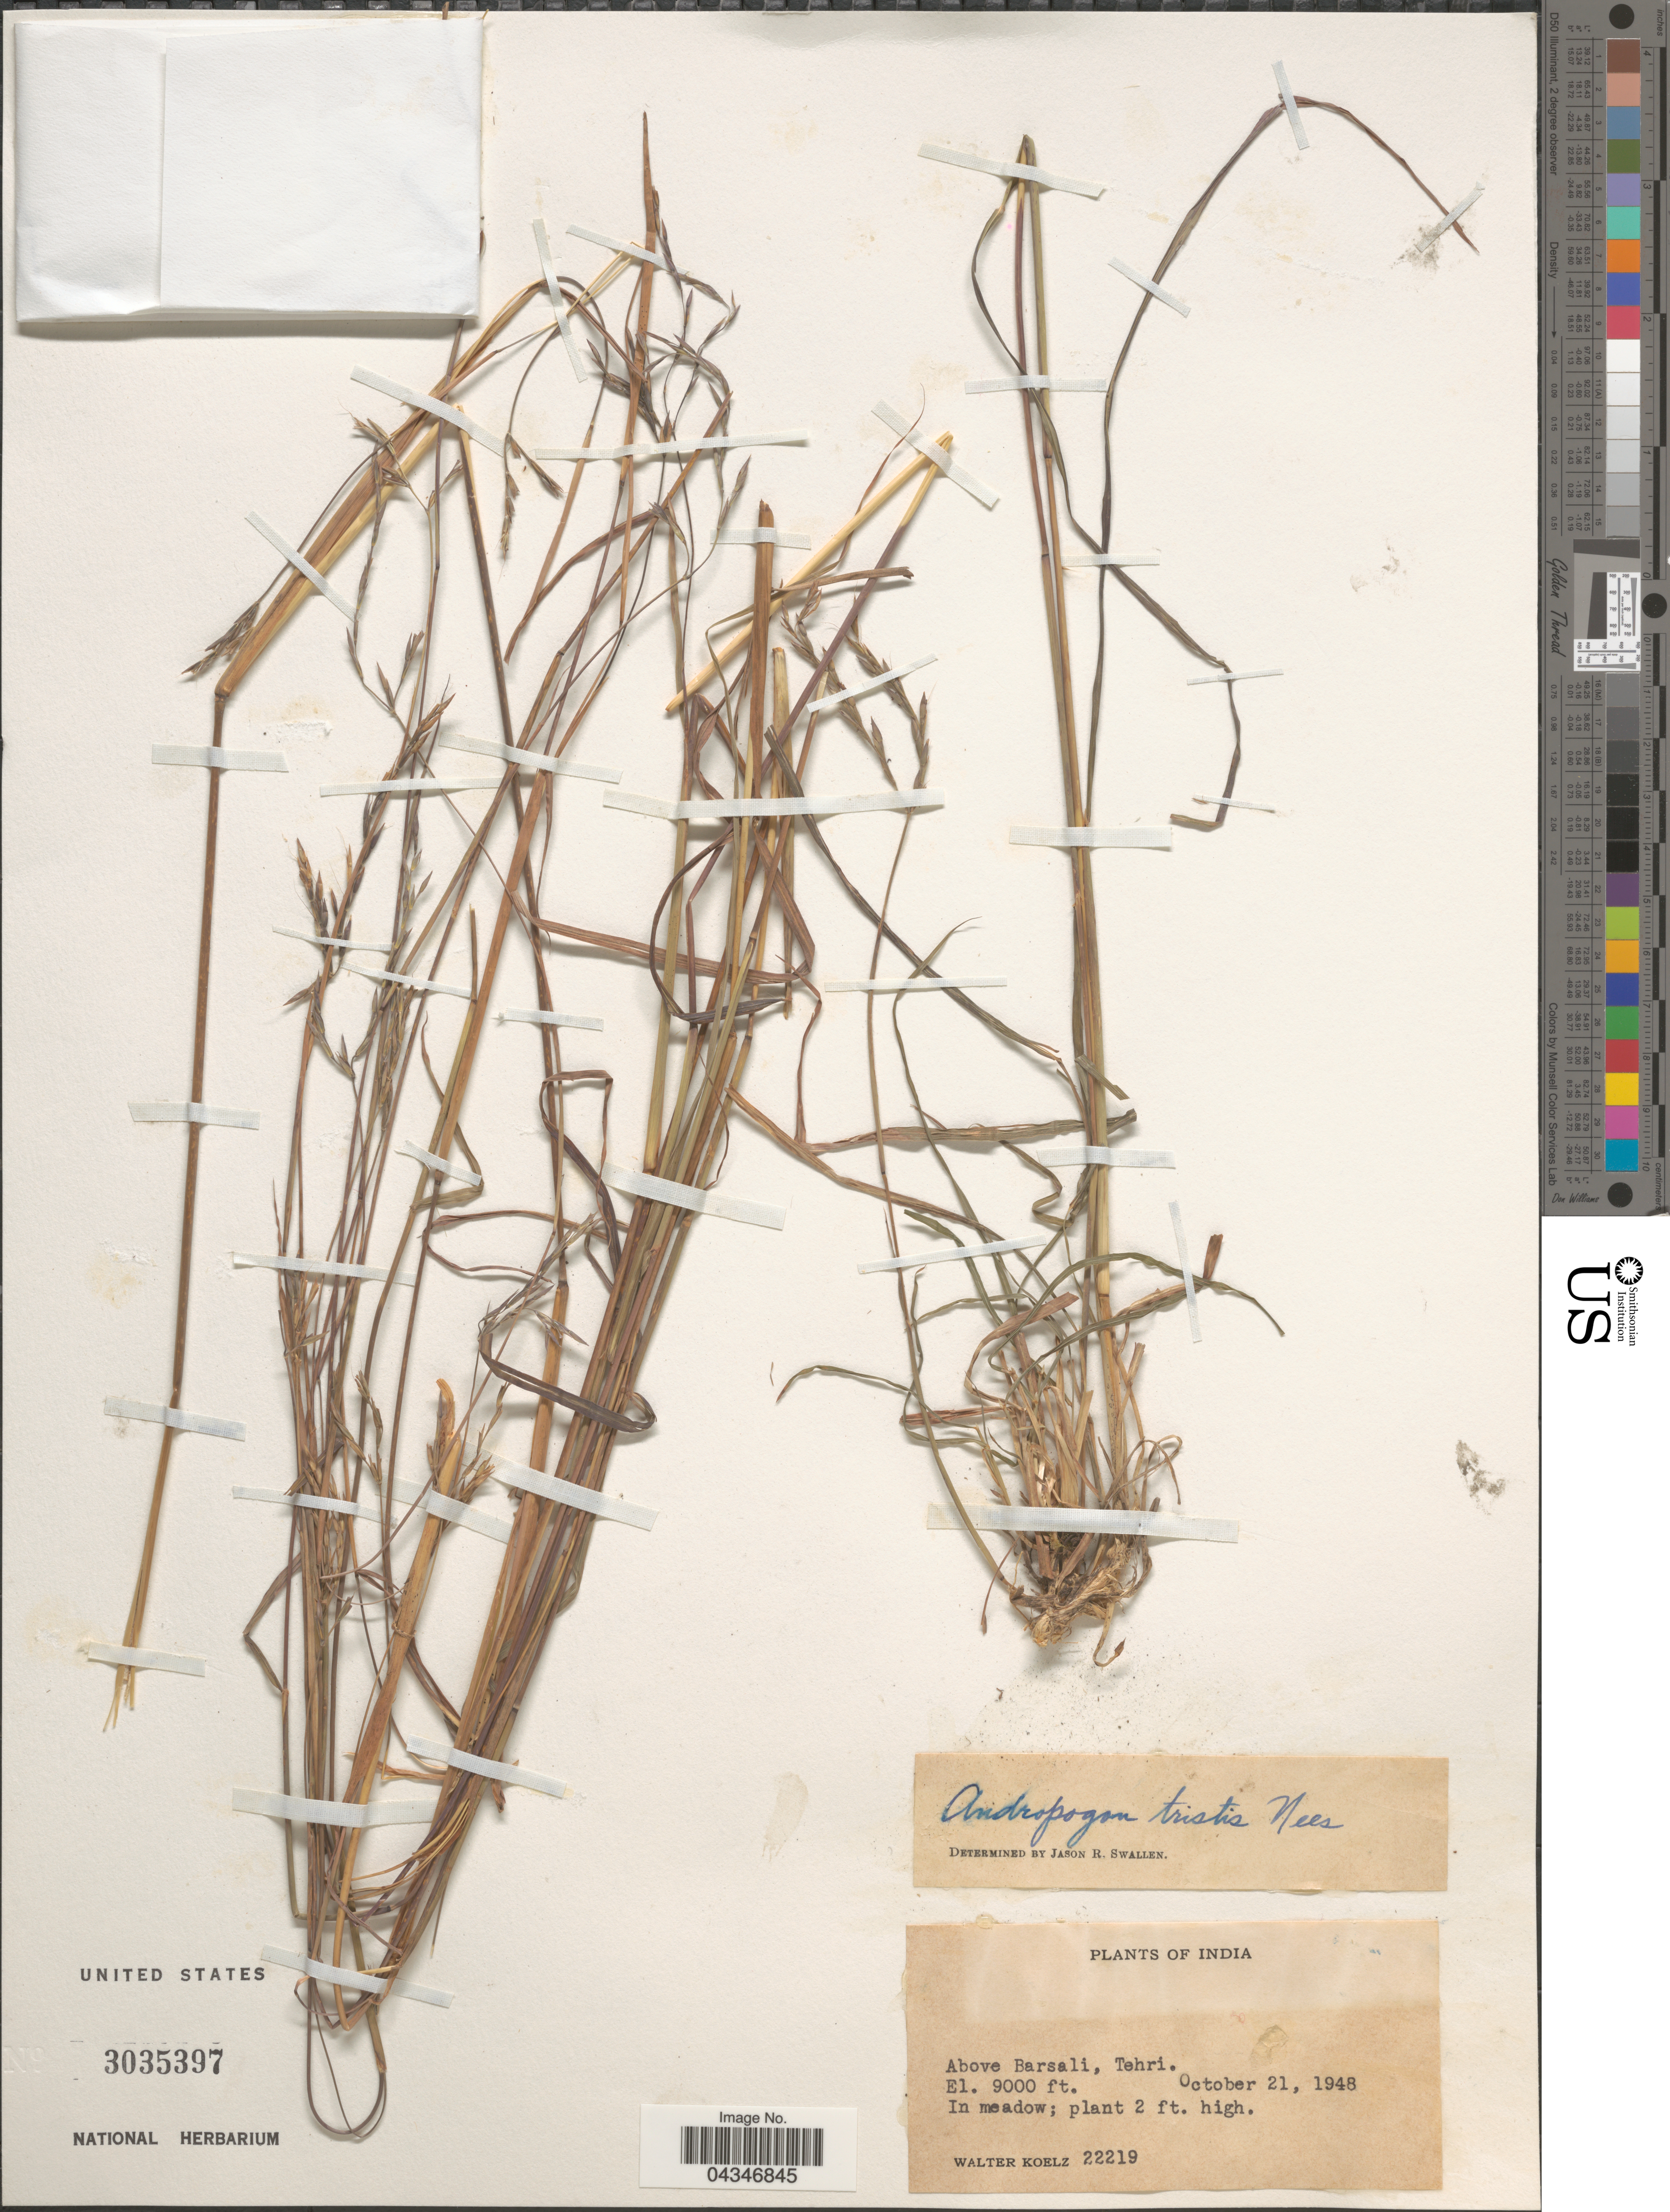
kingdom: Plantae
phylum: Tracheophyta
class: Liliopsida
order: Poales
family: Poaceae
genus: Andropogon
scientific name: Andropogon munroi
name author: C.B. Clarke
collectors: W. N. Koelz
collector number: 22219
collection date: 1948-10-21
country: India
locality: Above Barsali, Tehri.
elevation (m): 2743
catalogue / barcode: US 3035397